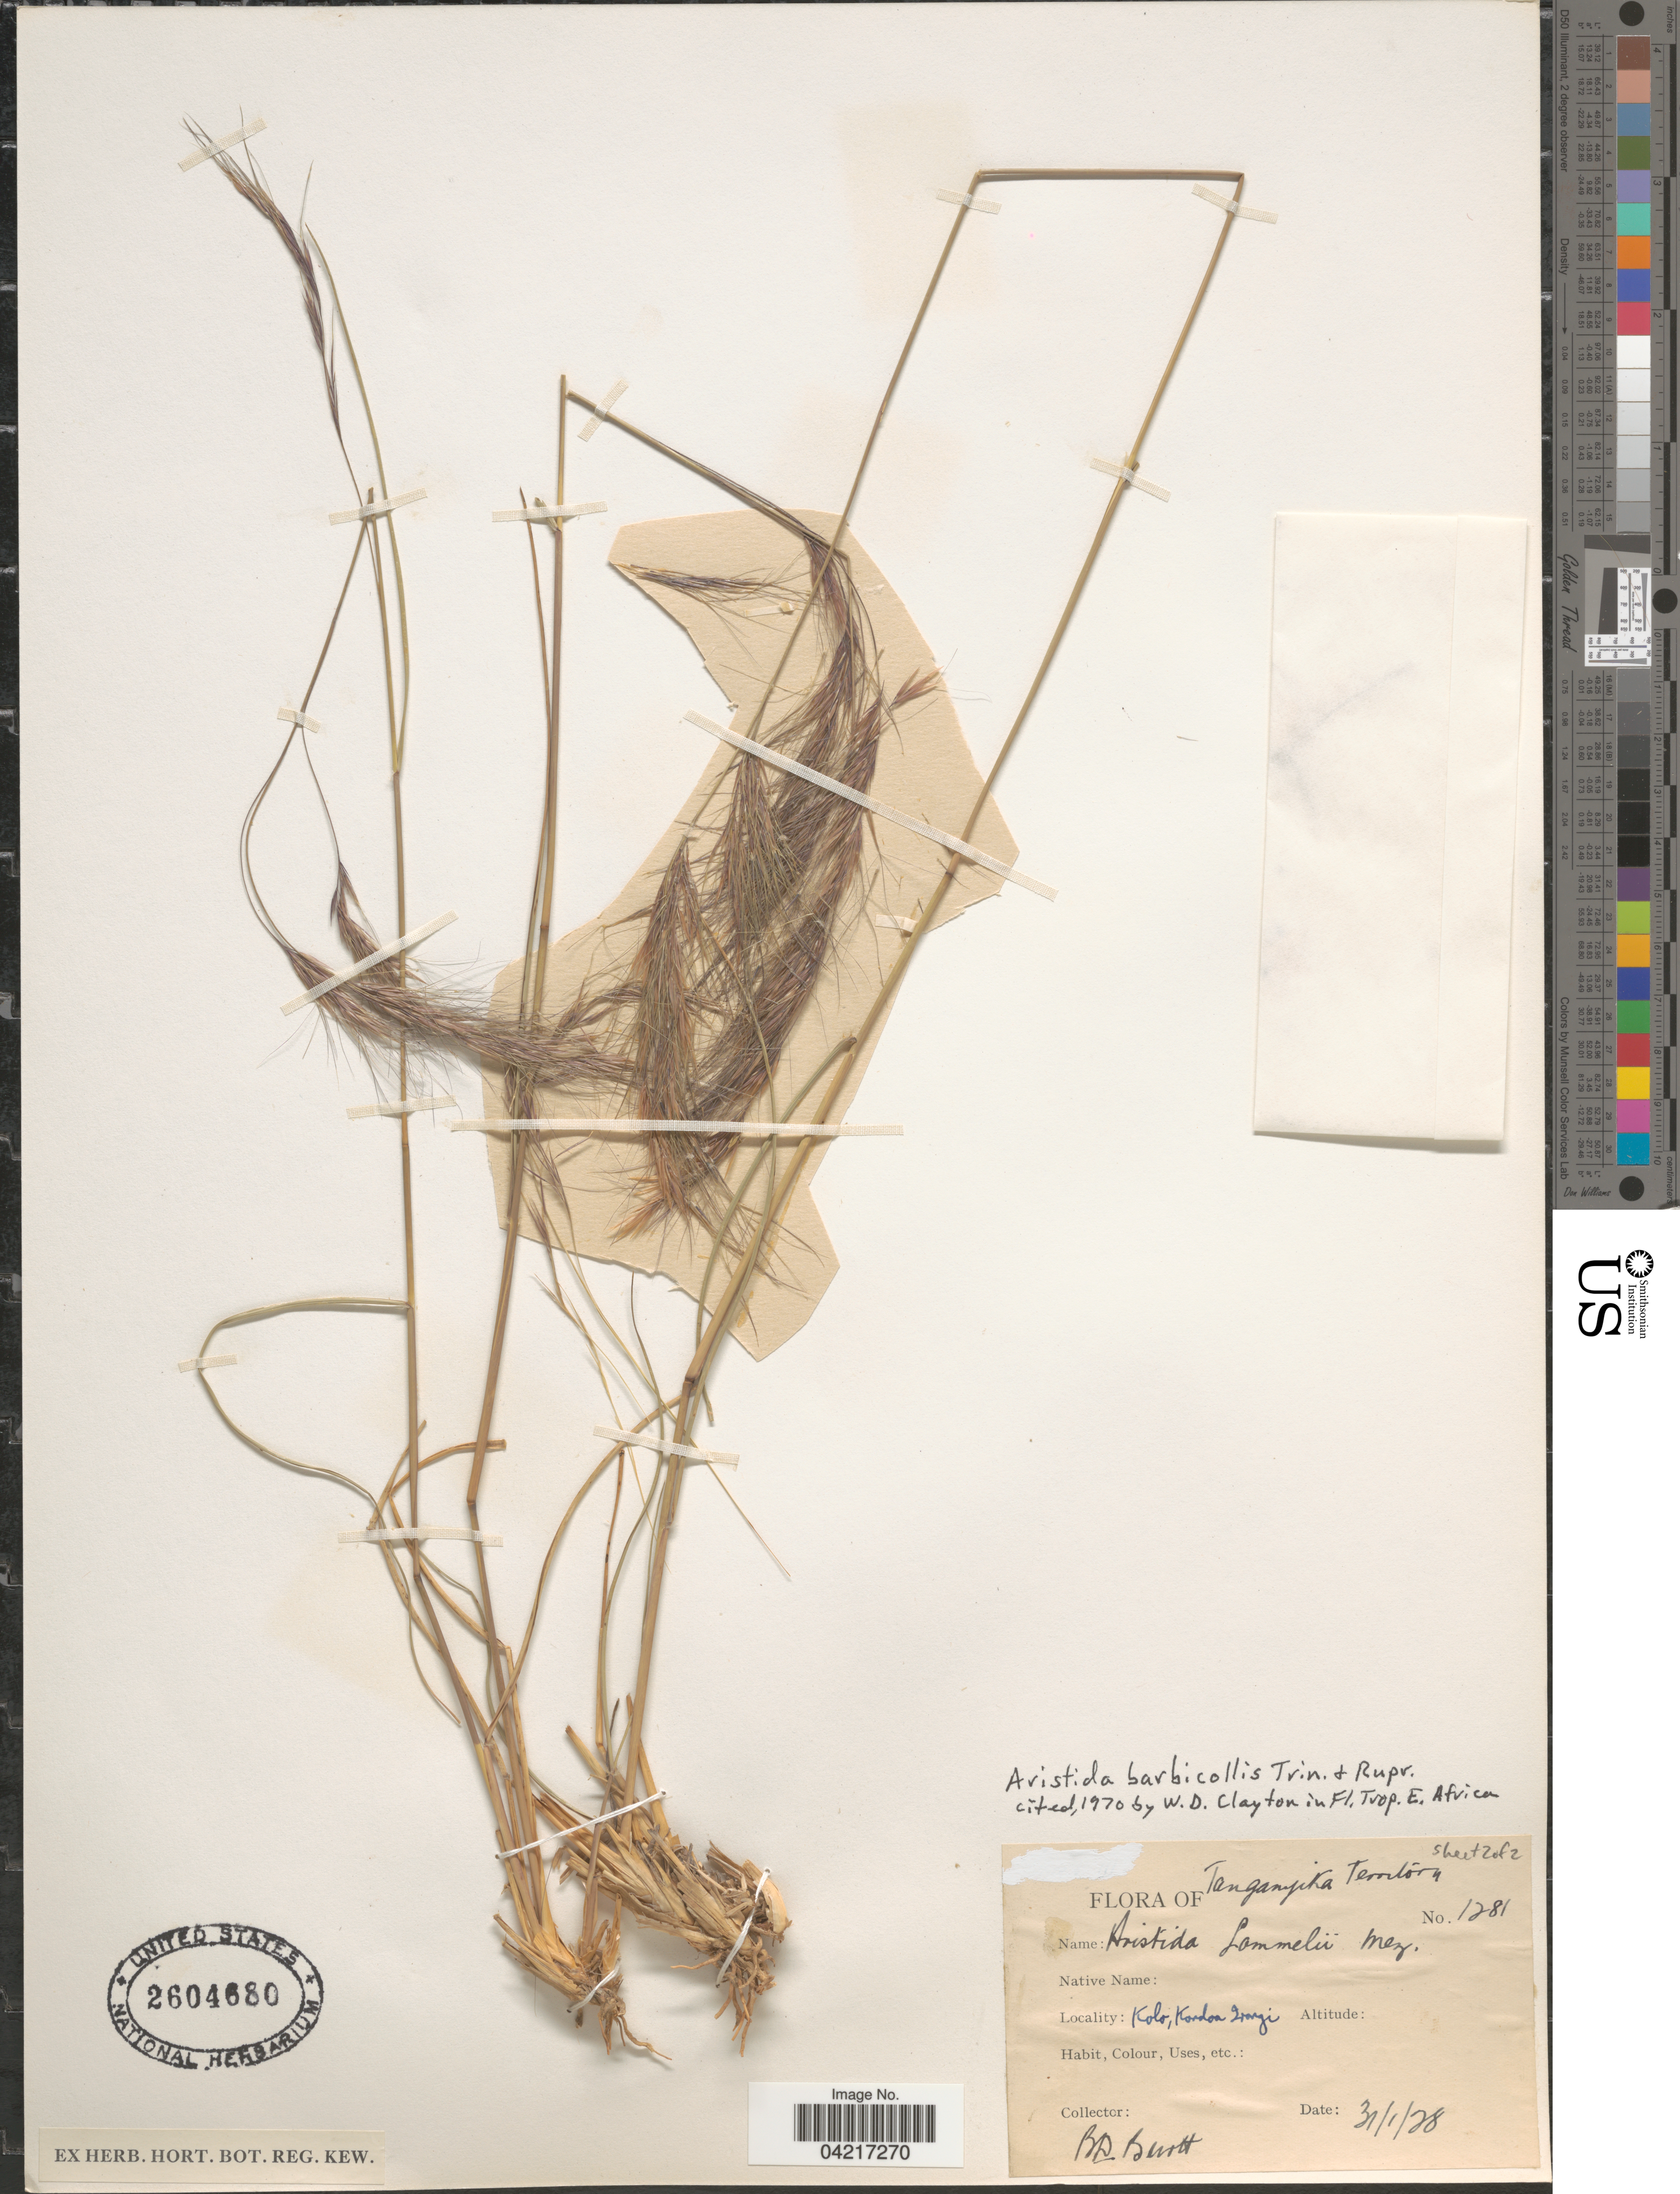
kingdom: Plantae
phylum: Tracheophyta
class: Liliopsida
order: Poales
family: Poaceae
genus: Aristida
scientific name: Aristida barbicollis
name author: Trin. & Rupr.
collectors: B. D. Burtt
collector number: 1281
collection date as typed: Transcribed d/m/y: 31/1/28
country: Tanzania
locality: Tanganyika Territory. Kolo, Kondoa Irangi.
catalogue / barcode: US 2604680